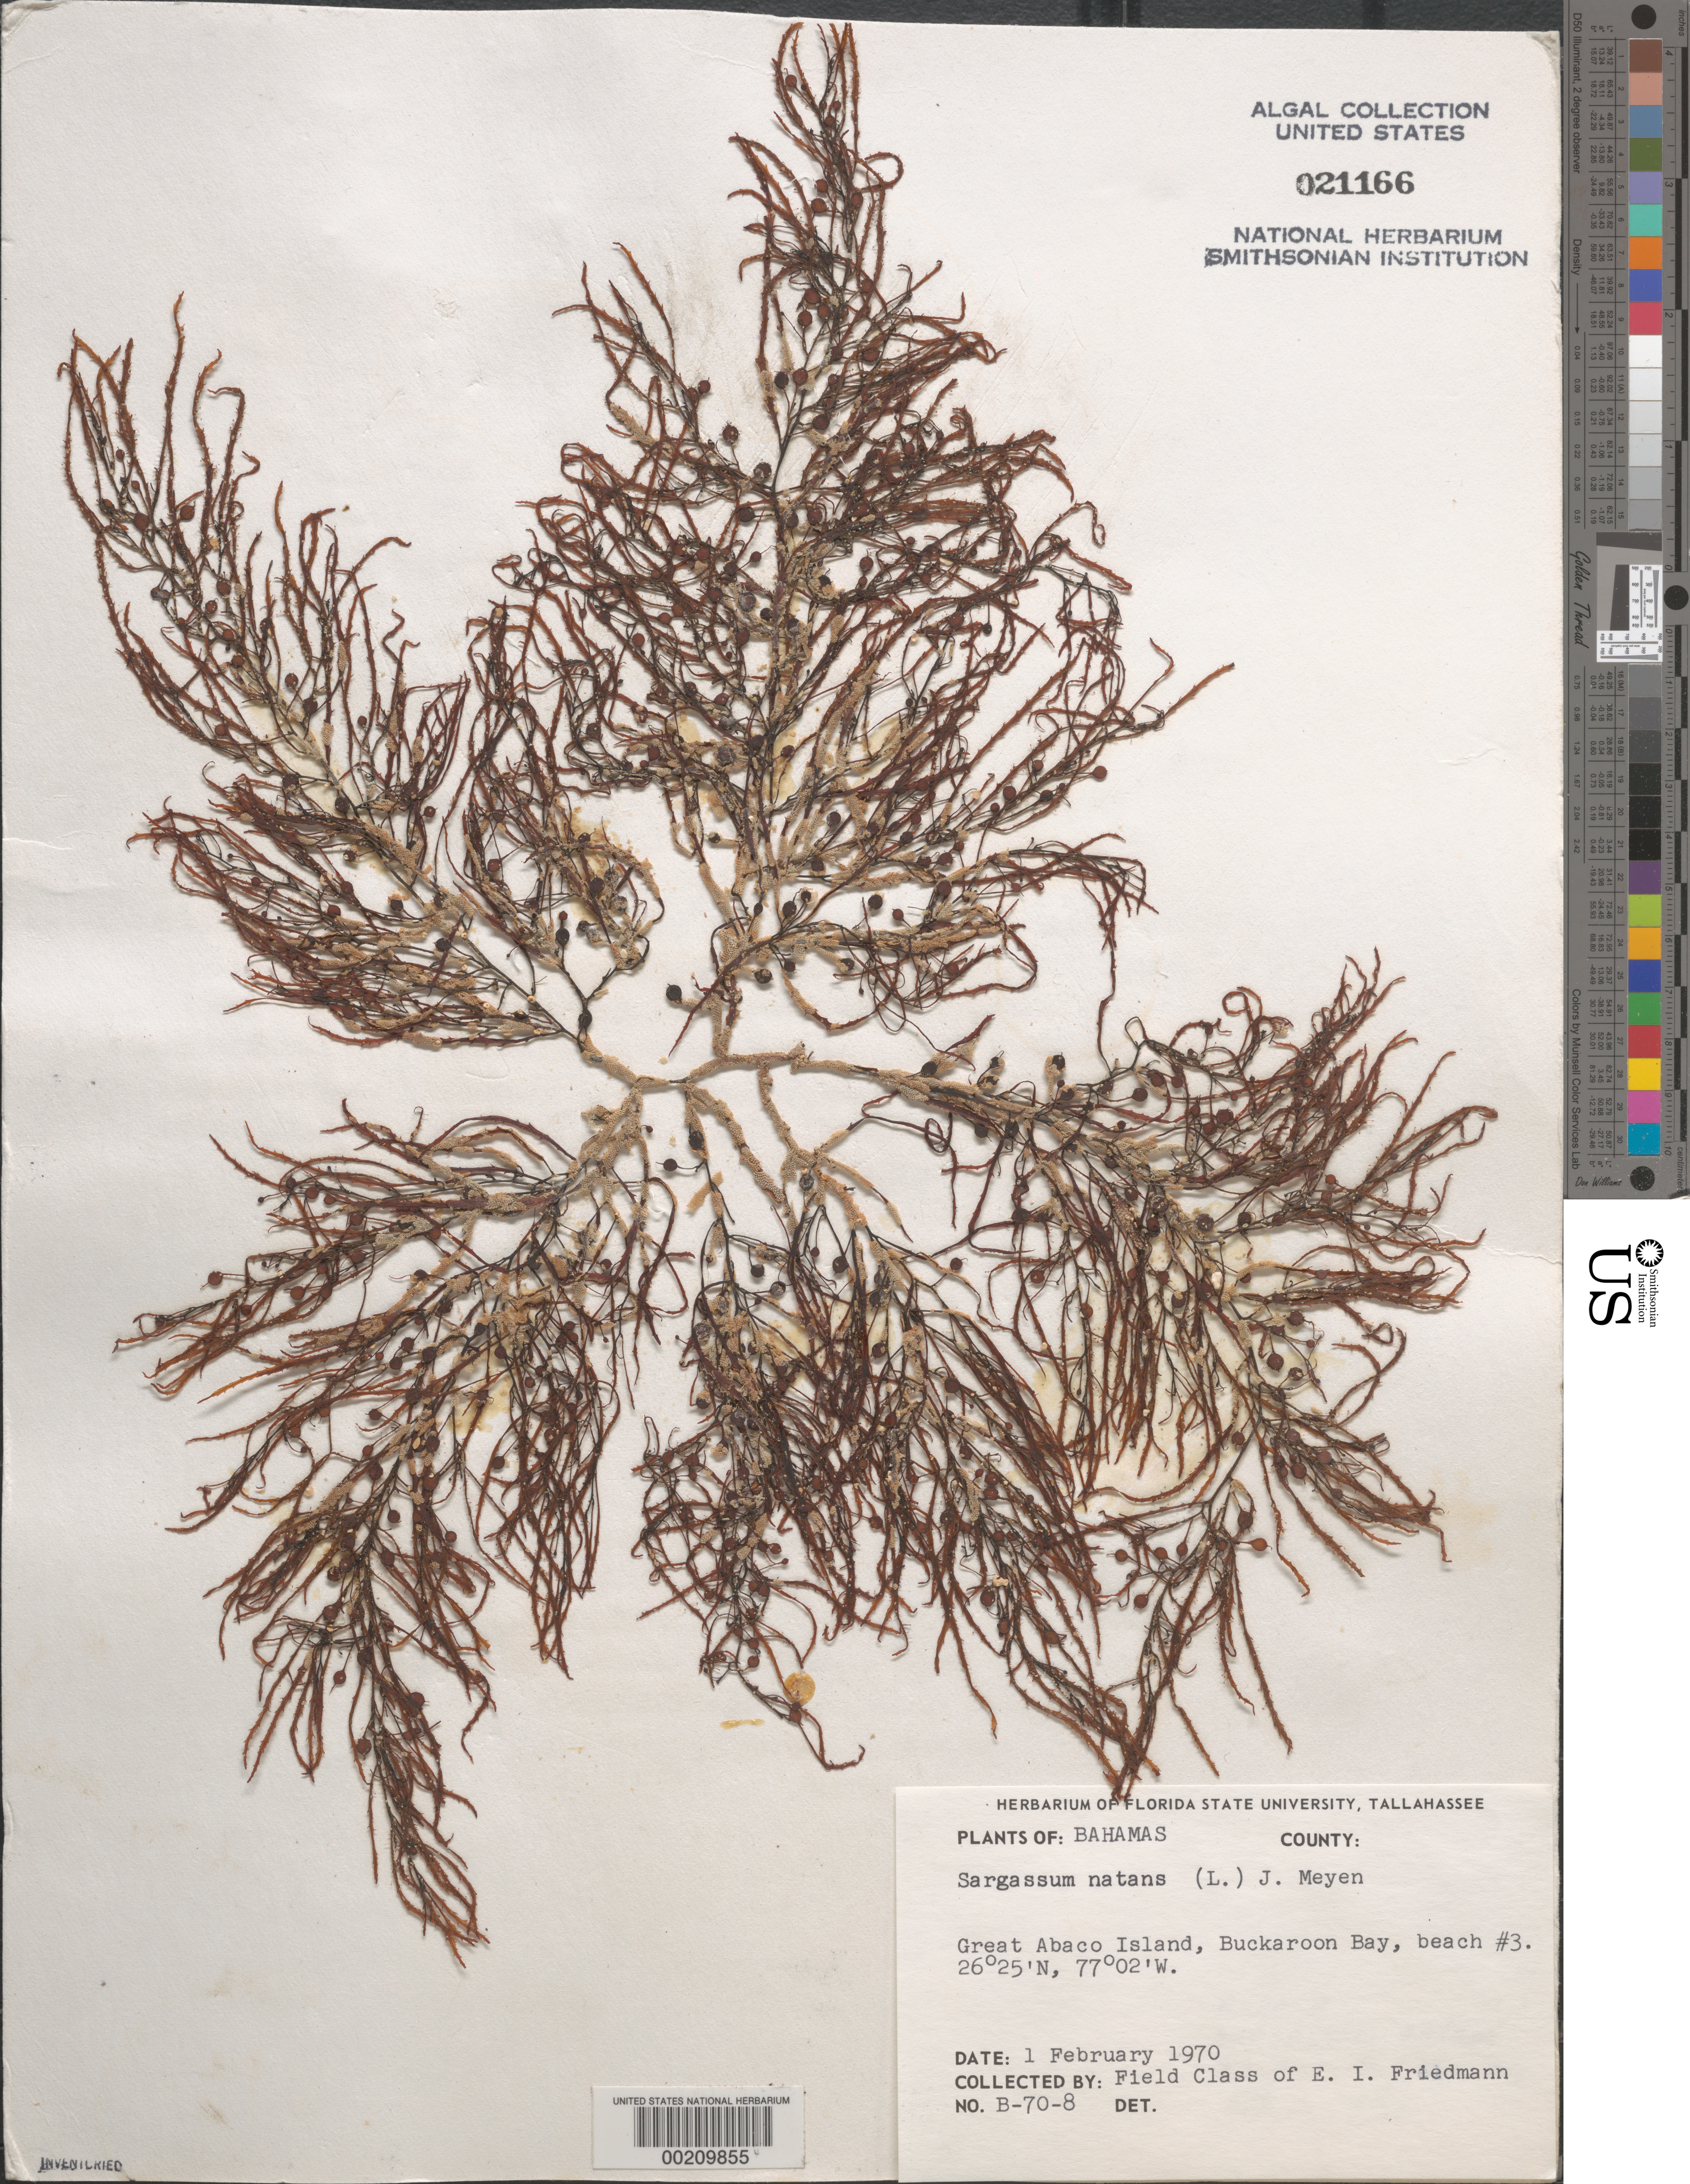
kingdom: Chromista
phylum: Ochrophyta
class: Phaeophyceae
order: Fucales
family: Sargassaceae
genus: Sargassum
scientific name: Sargassum natans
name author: (L.) Gaillon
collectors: E. Friedmann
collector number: B-70-8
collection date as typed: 01 Feb 1970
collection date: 1970-02-01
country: Bahamas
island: Great Abaco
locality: Buckaroon Bay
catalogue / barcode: US 21166